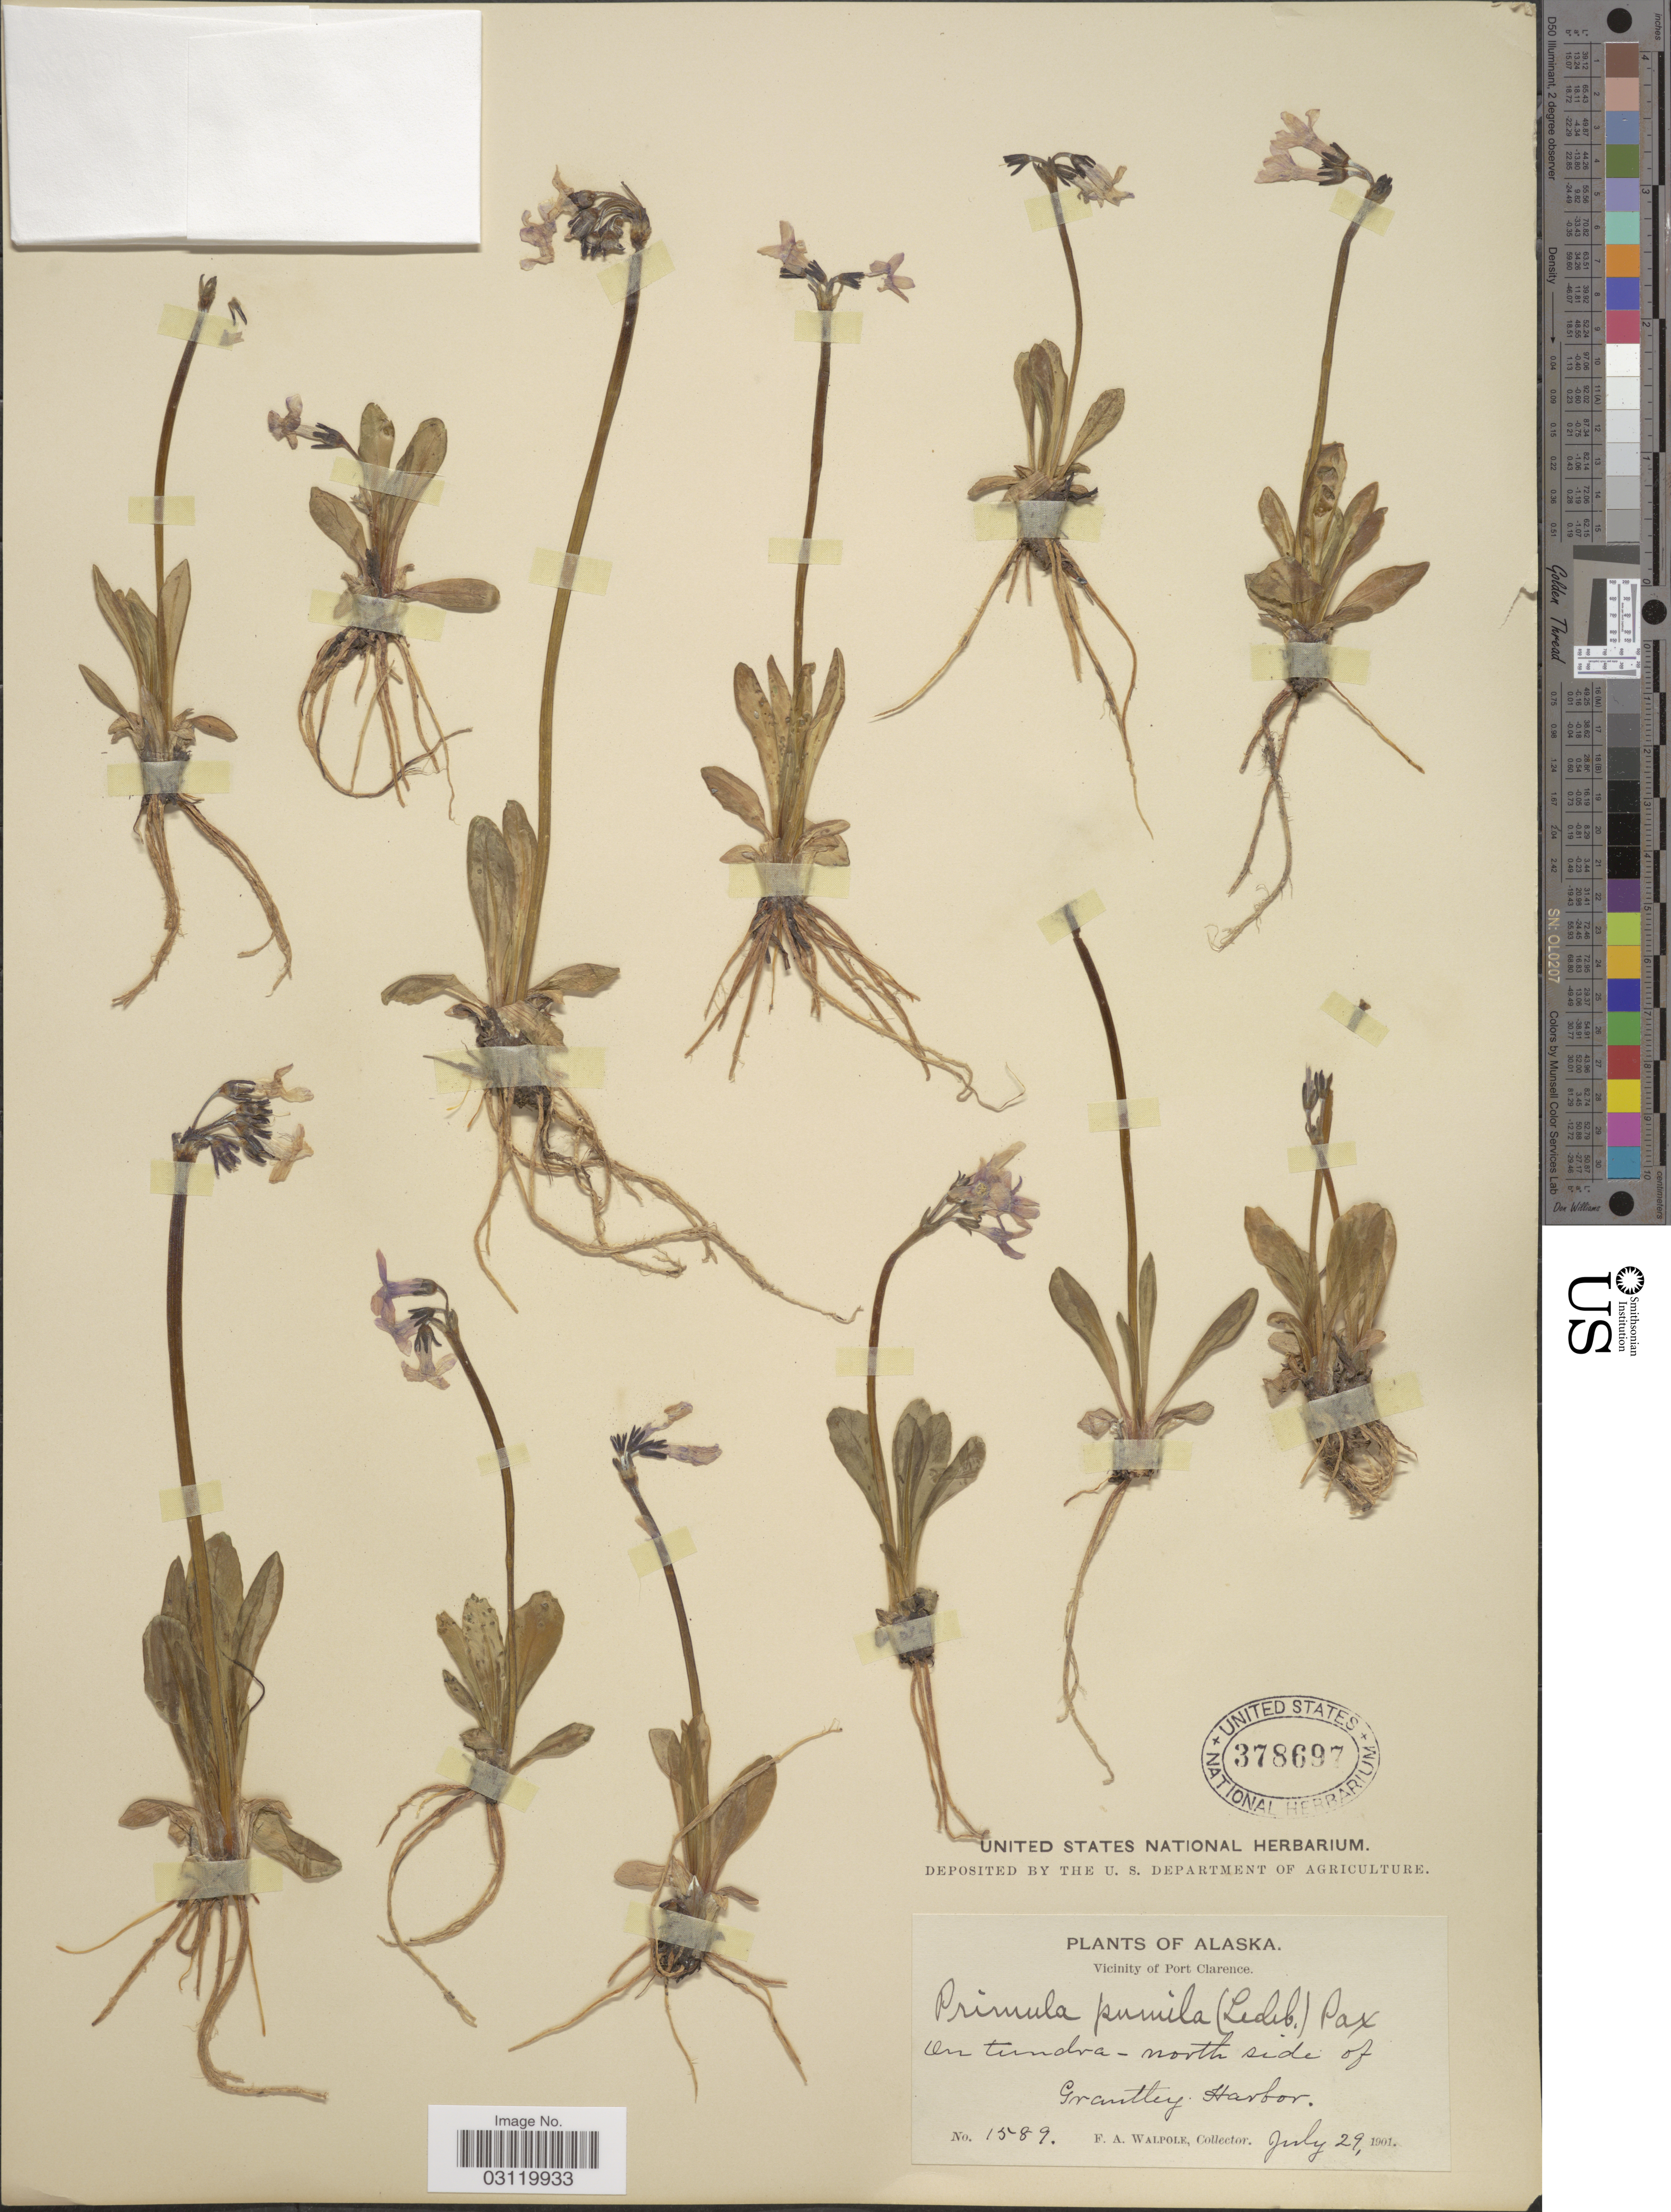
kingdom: Plantae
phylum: Tracheophyta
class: Magnoliopsida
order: Ericales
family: Primulaceae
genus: Primula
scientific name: Primula tschuktschorum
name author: Kjellm.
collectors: F. Walpole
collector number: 1589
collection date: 1901-07-29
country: United States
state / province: Alaska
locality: Vicinity of Port Clarence, On tundra - north side of Grantley. Harbor.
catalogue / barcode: US 378697